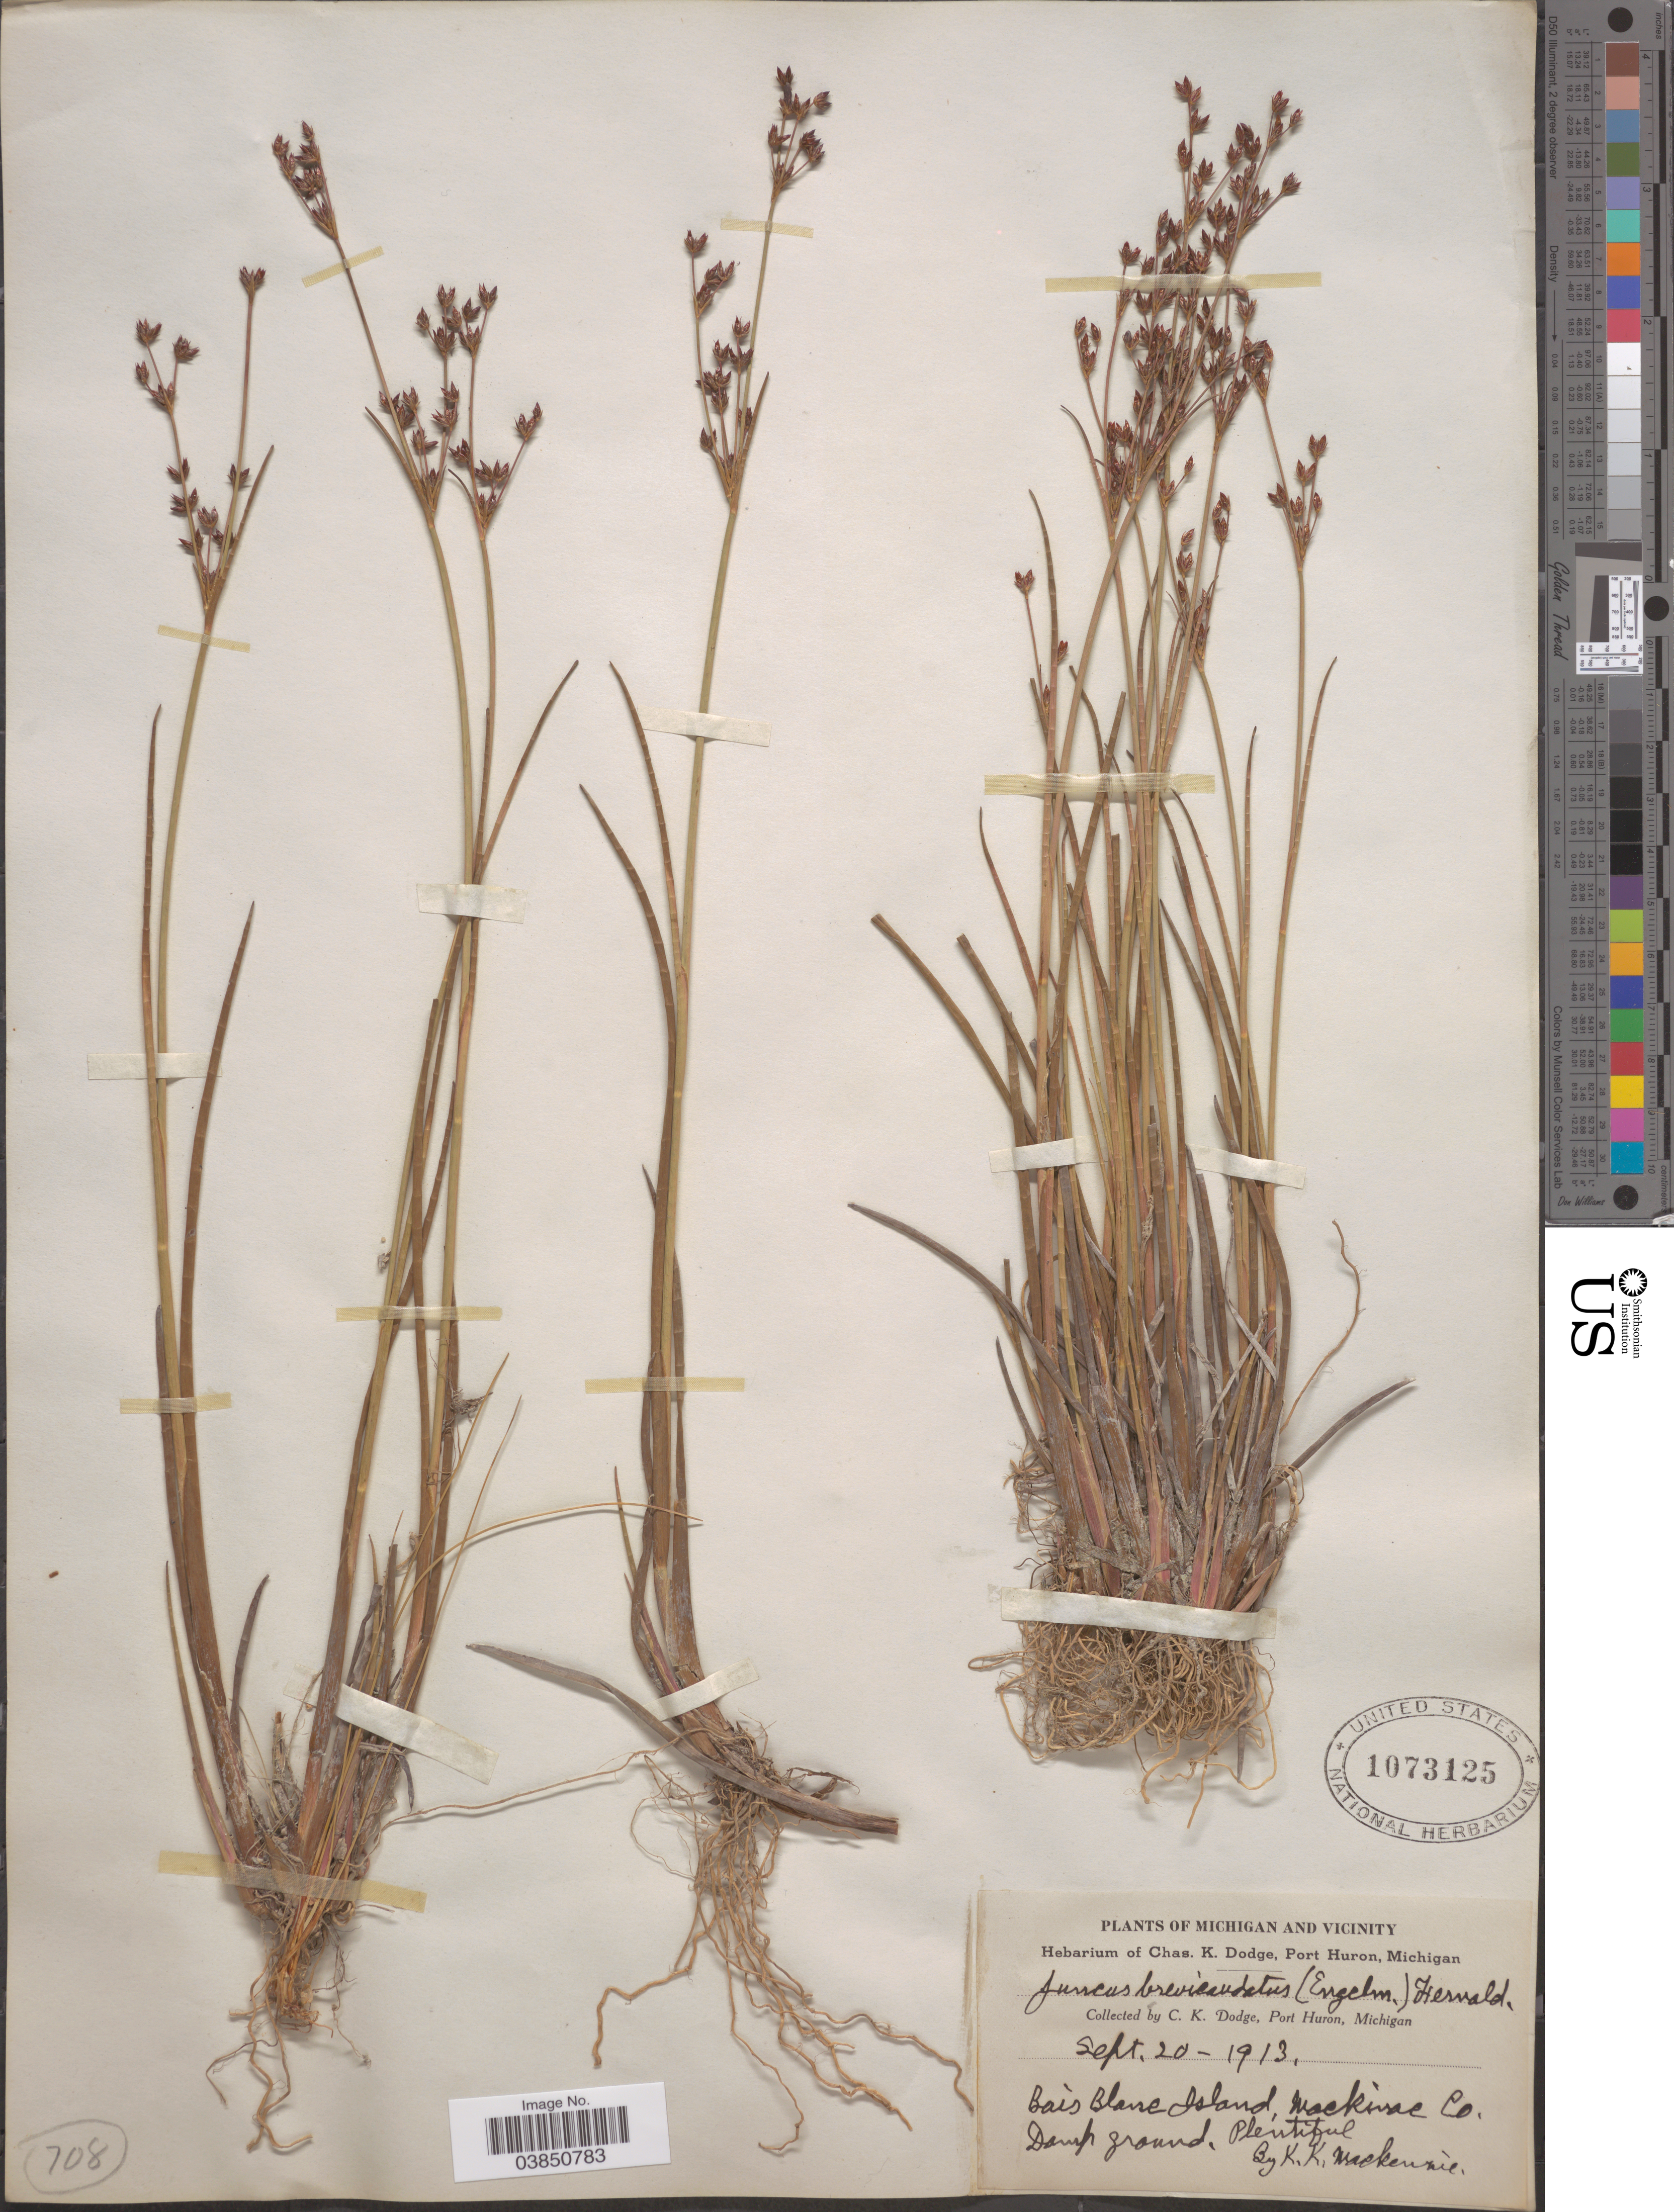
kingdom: Plantae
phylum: Tracheophyta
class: Liliopsida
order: Poales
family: Juncaceae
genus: Juncus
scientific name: Juncus brevicaudatus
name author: (Engelm.) Fernald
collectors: C. K. Dodge & K. K. Mackenzie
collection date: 1913-09-20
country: United States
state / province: Michigan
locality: Michigan and Vicinity. Bais Blanc Island, Mackinac Co.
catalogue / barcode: US 1073125